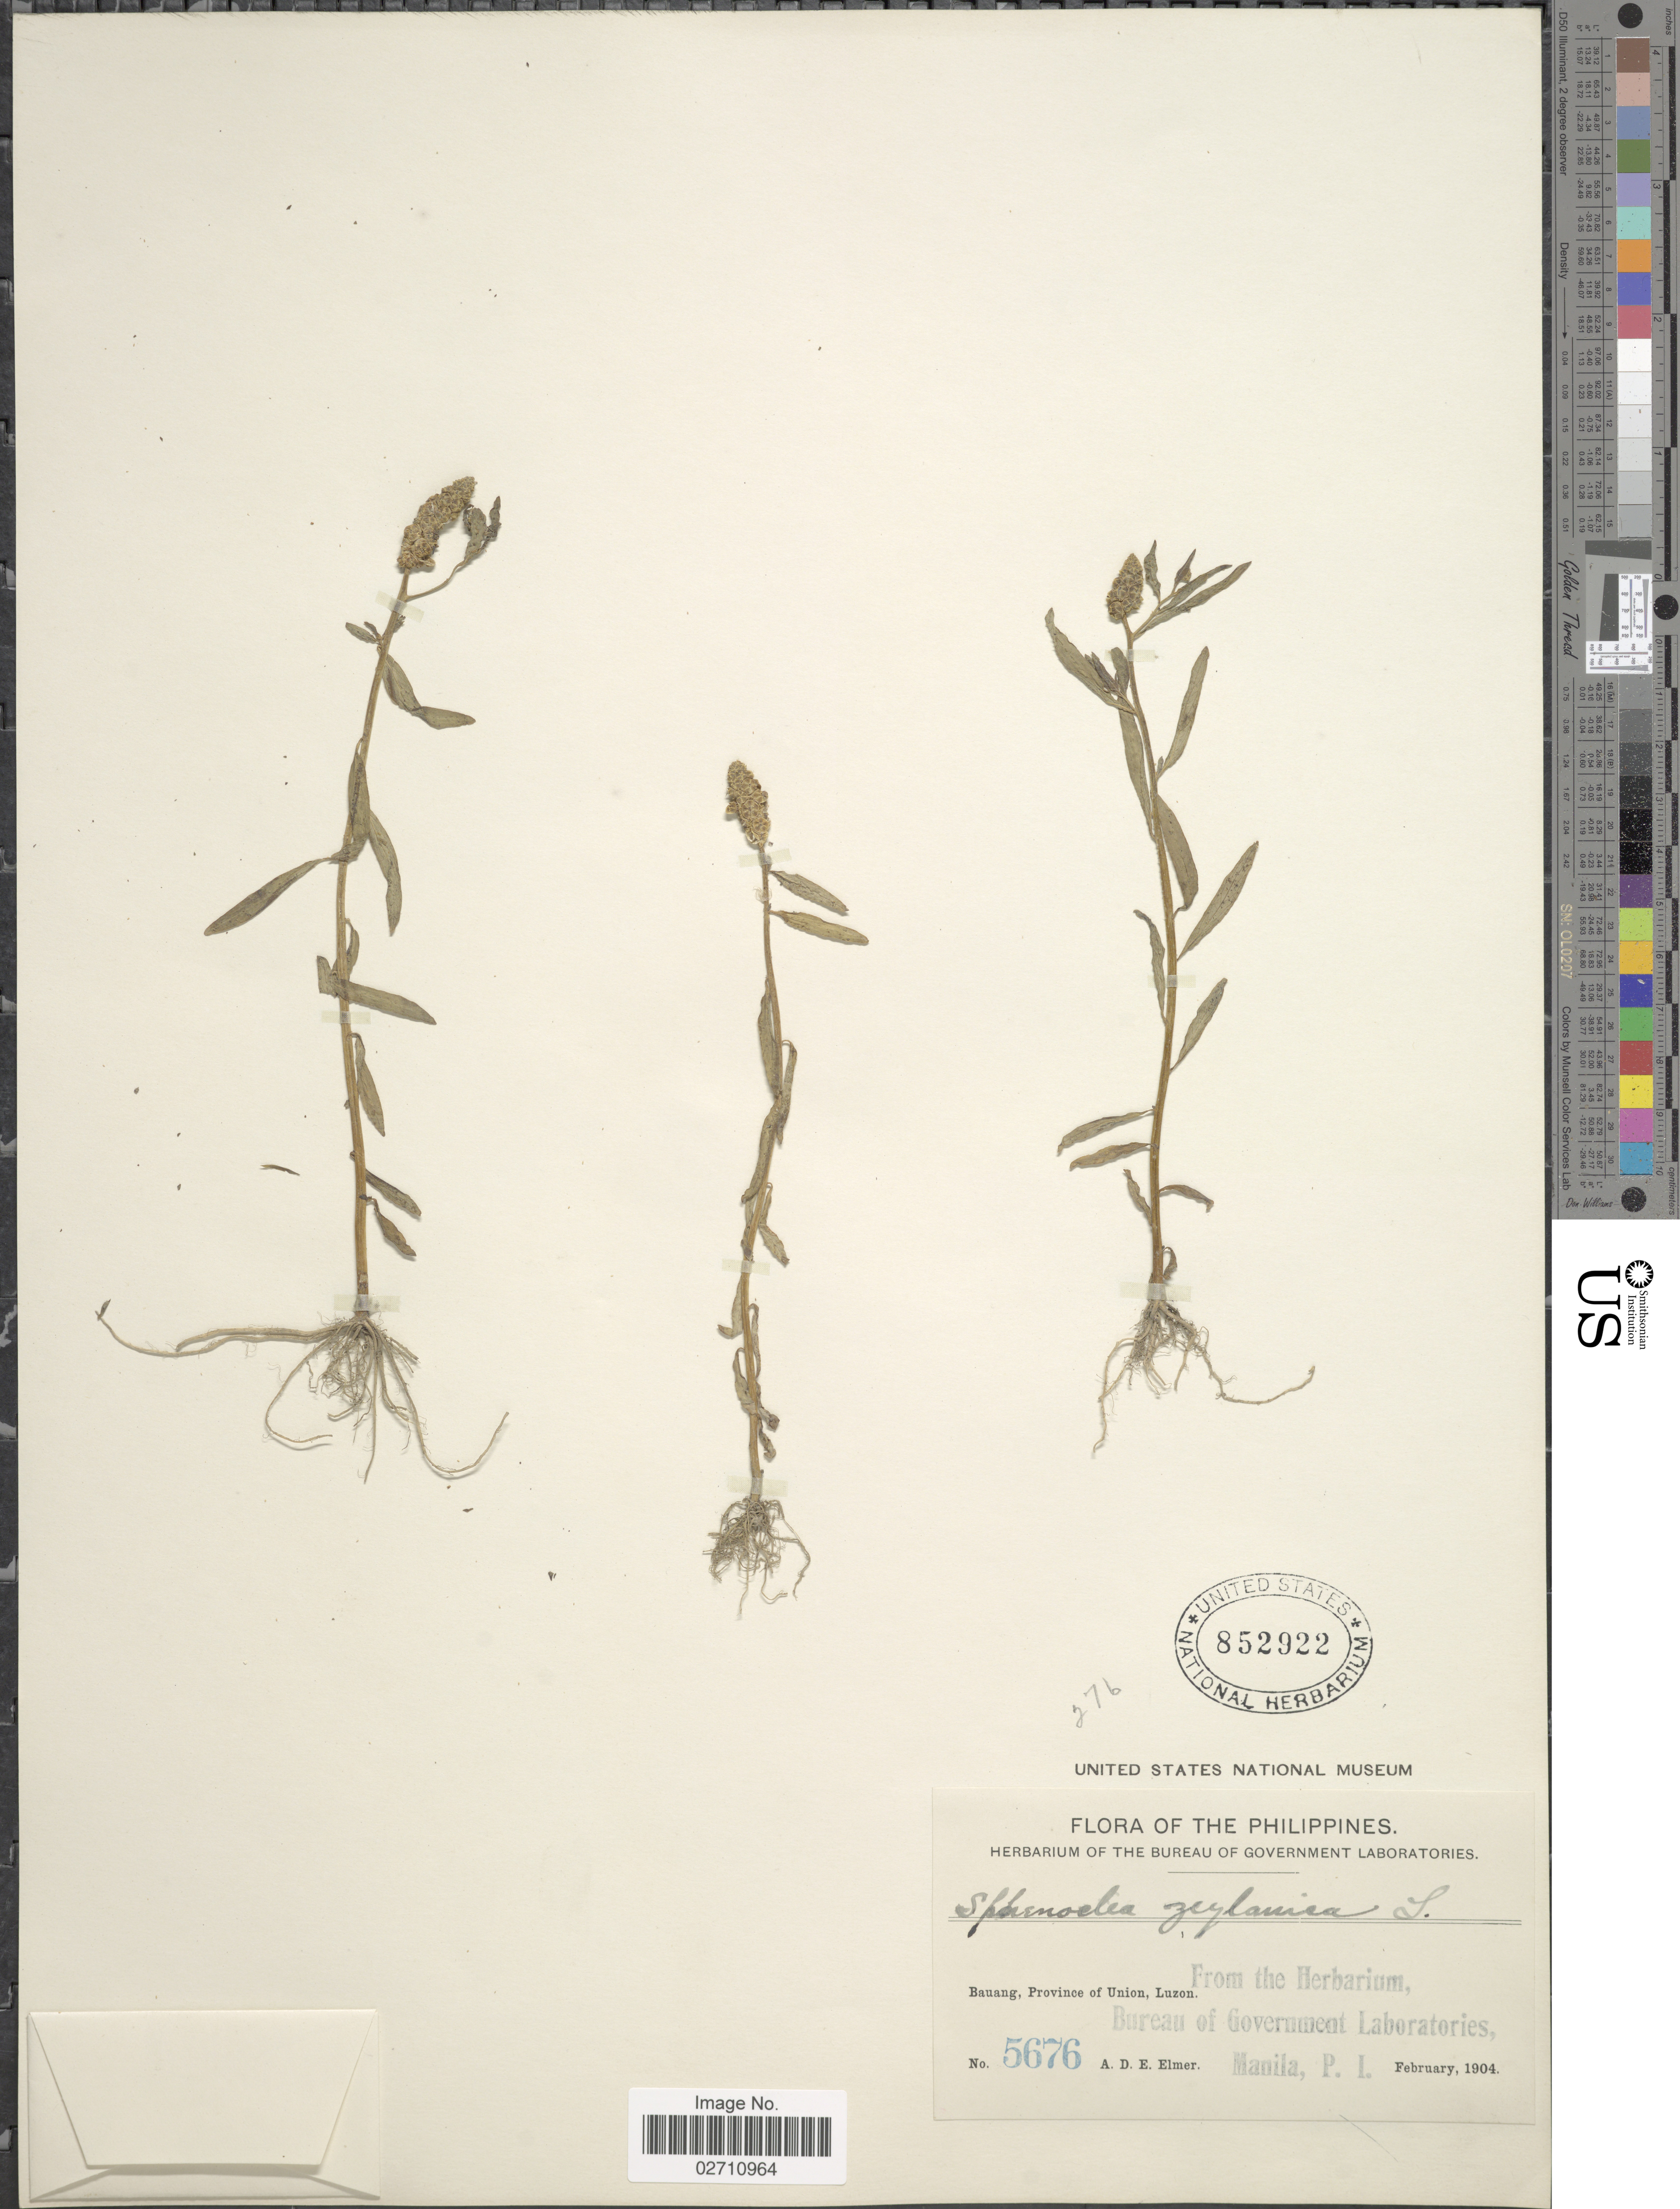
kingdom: Plantae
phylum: Tracheophyta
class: Magnoliopsida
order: Solanales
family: Sphenocleaceae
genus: Sphenoclea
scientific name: Sphenoclea zeylanica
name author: Gaertn.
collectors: A. D. E. Elmer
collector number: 5676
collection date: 1904-02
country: Philippines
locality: Bauang, Province of Union, Luzon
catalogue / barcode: US 852922